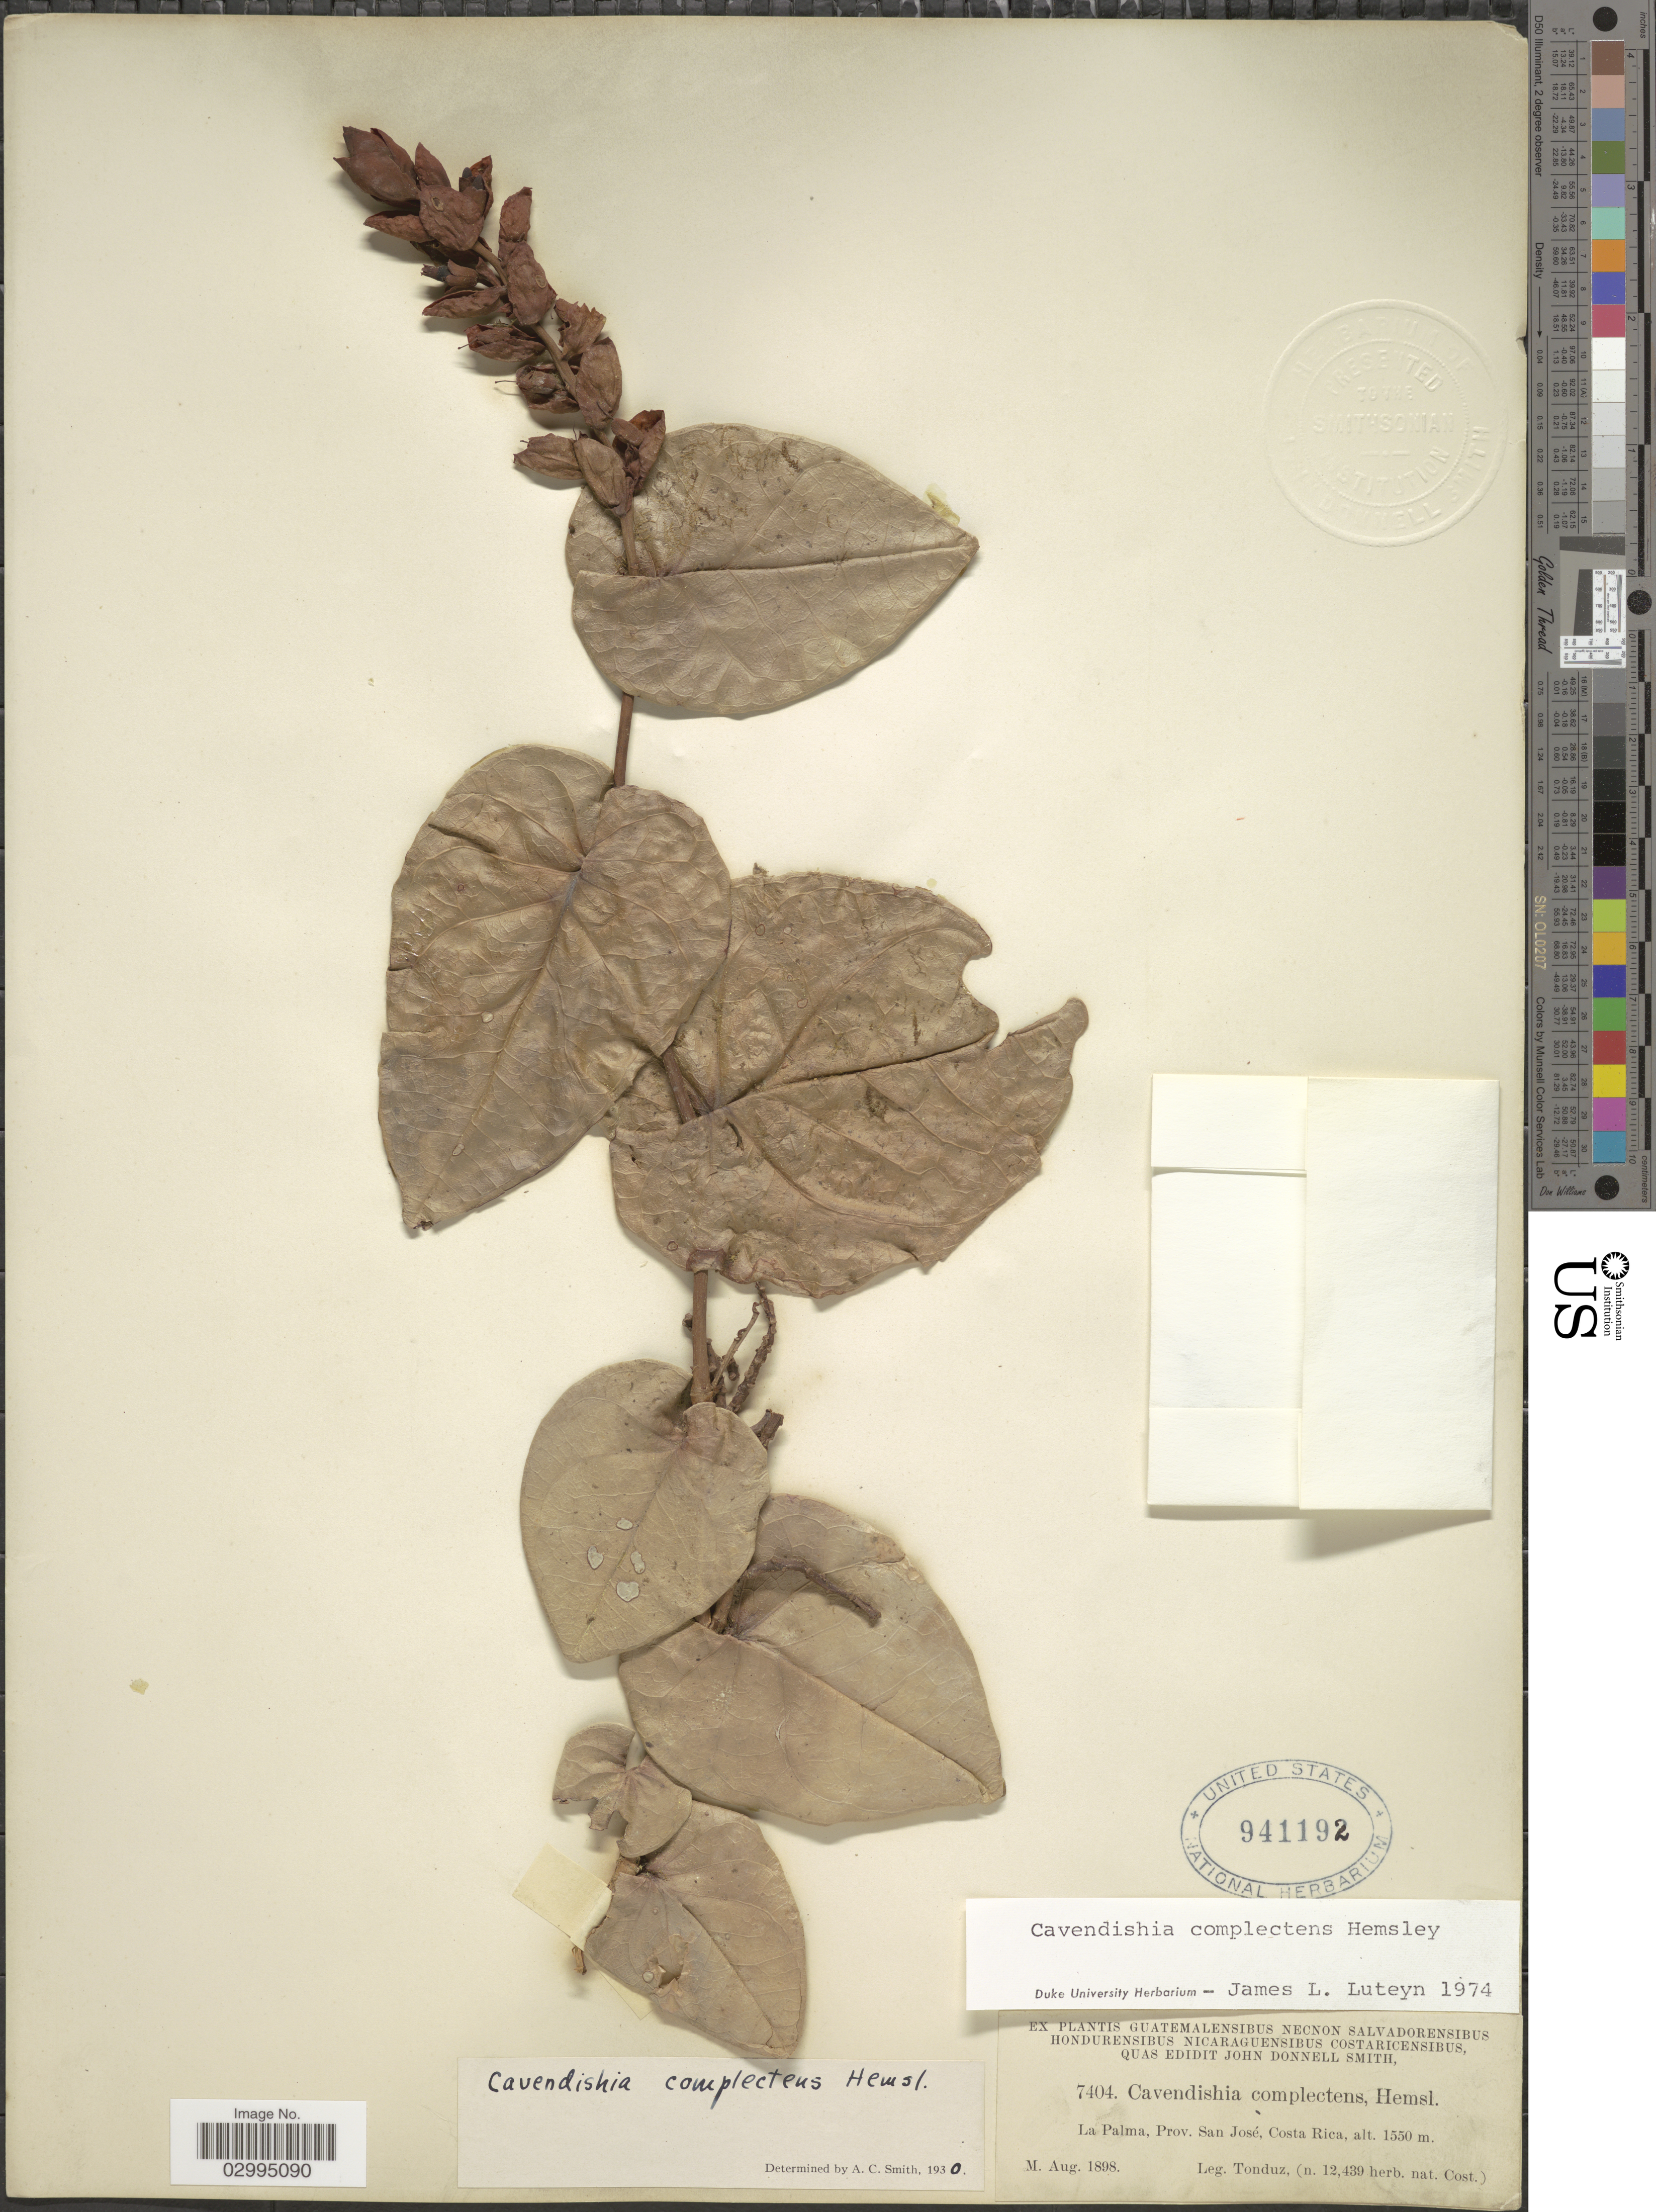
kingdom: Plantae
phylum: Tracheophyta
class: Magnoliopsida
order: Ericales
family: Ericaceae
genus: Cavendishia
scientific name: Cavendishia complectens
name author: Hemsl.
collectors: Tonduz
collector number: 7404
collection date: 1898-08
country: Costa Rica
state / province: San José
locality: La Palma, Prov. San José.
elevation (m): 1550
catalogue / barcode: US 941192